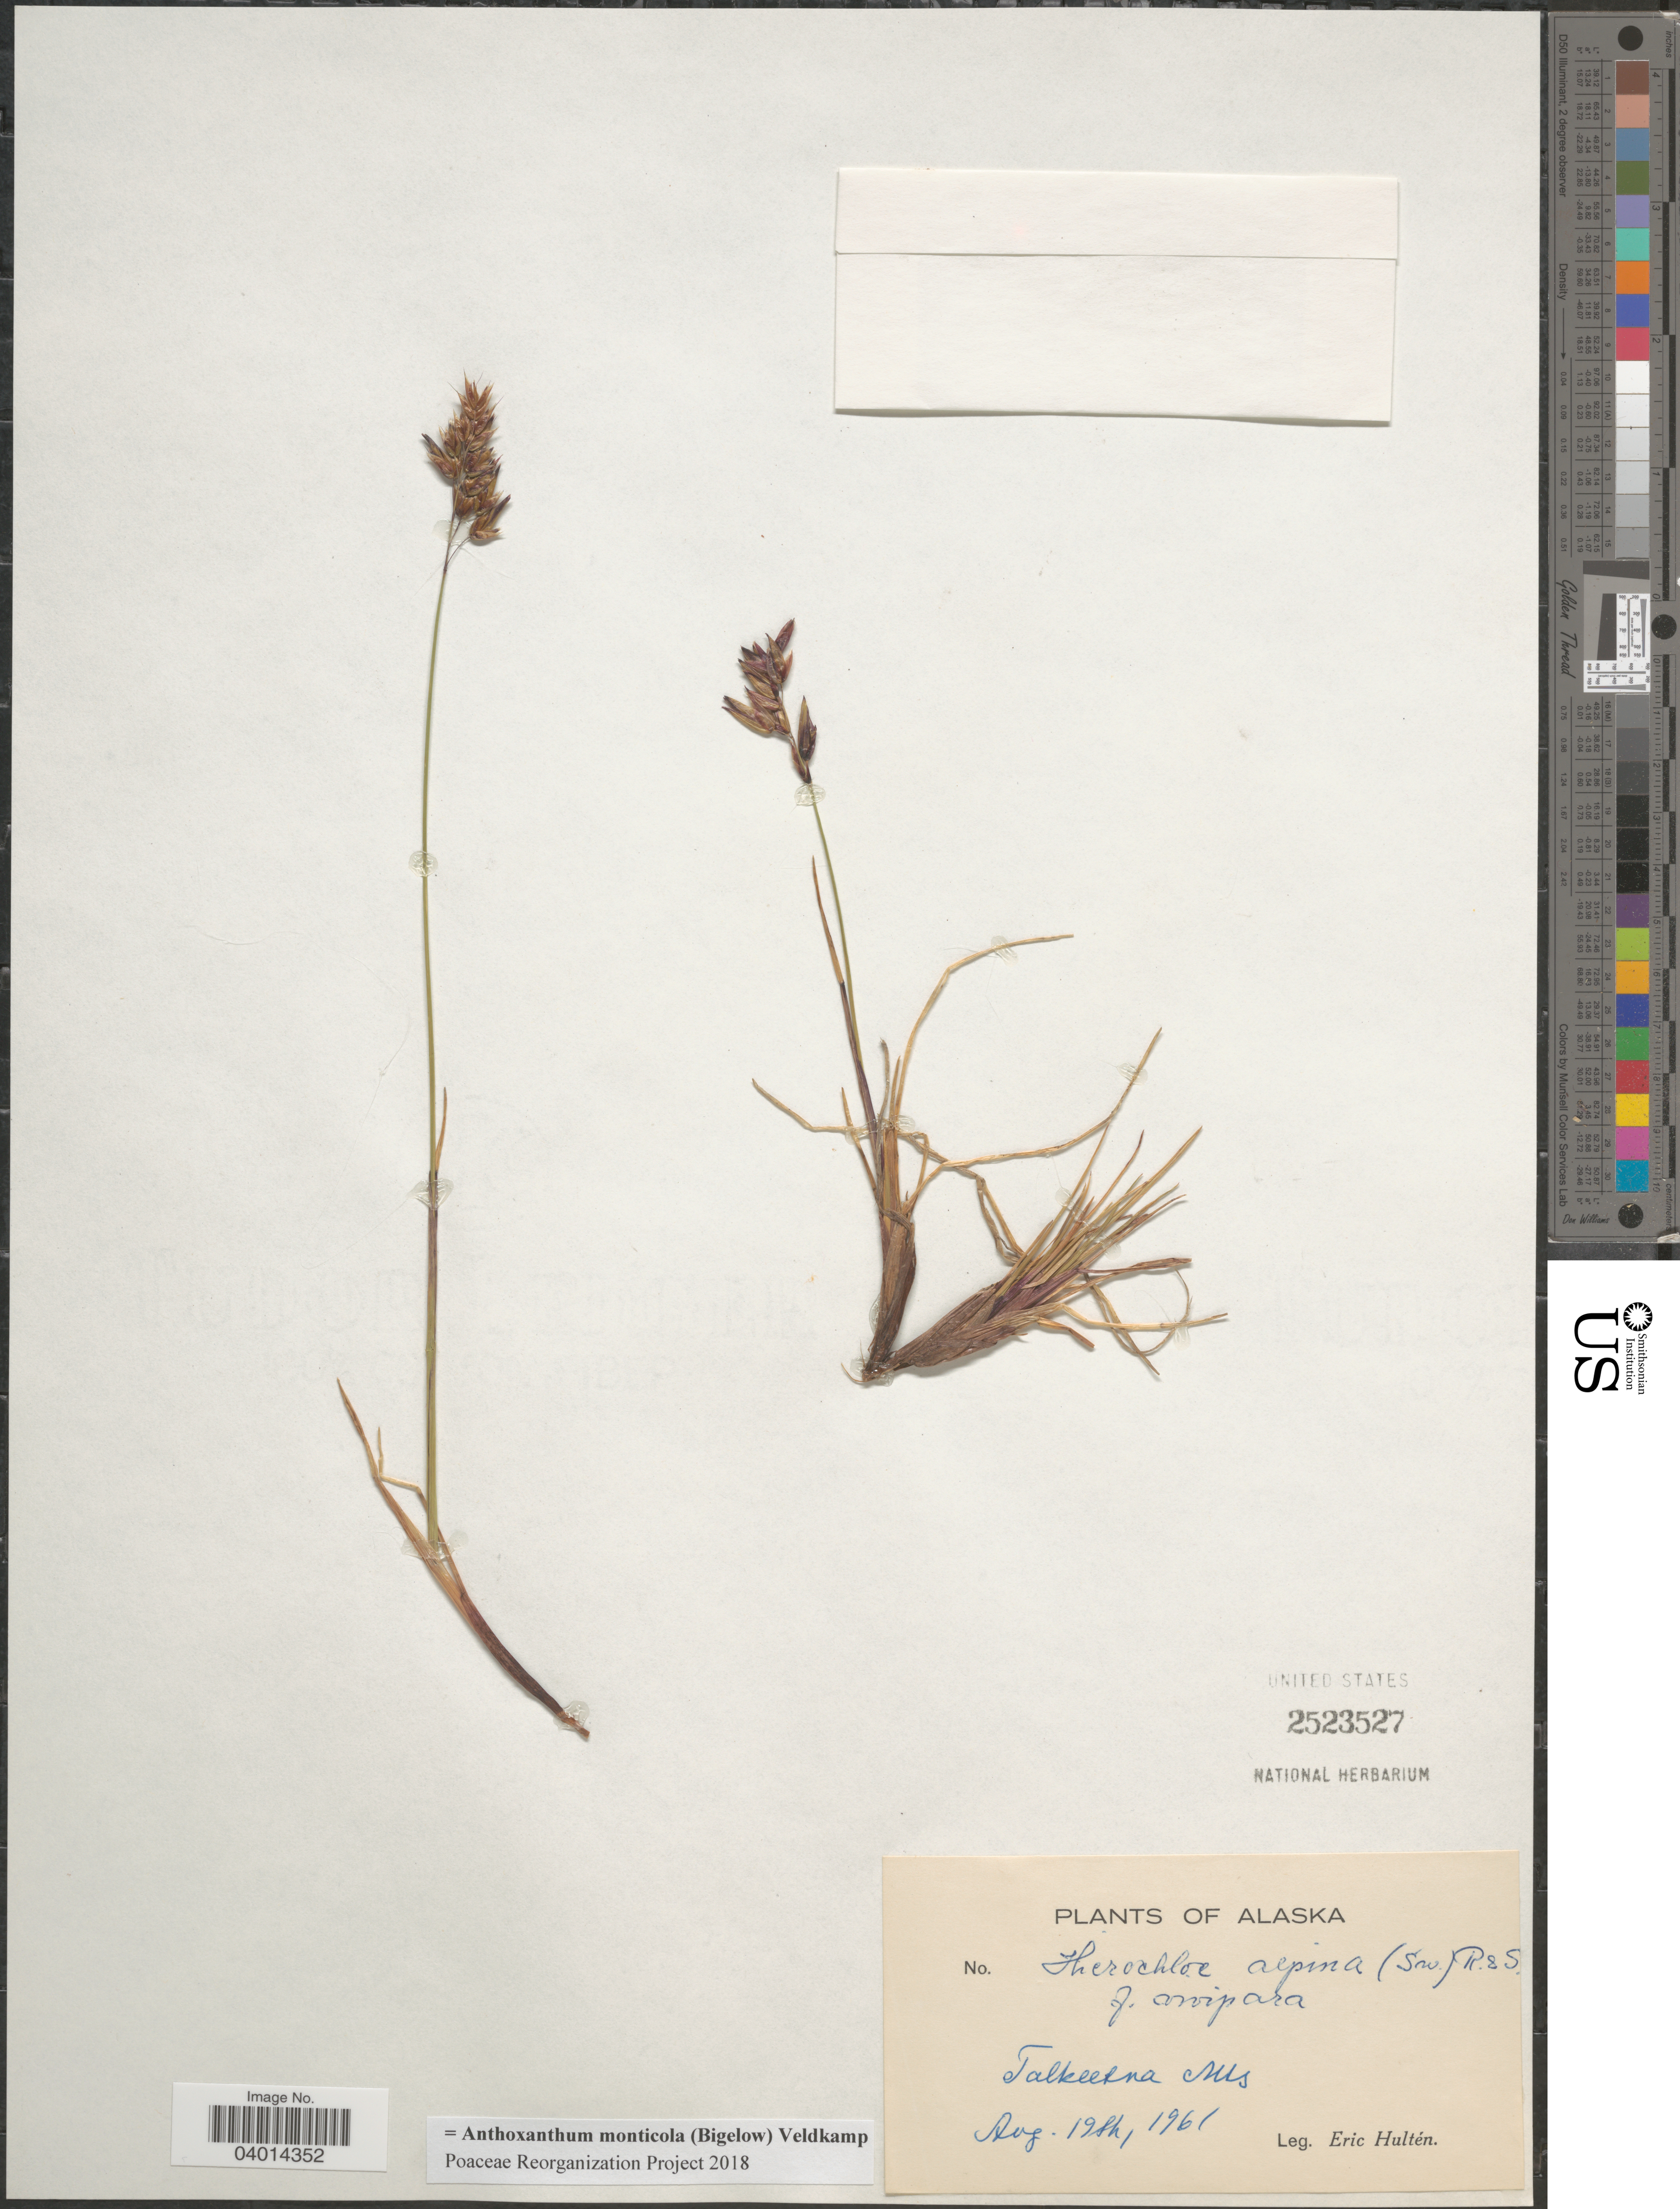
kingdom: Plantae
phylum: Tracheophyta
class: Liliopsida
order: Poales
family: Poaceae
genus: Anthoxanthum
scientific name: Anthoxanthum monticola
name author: (Bigelow) Veldkamp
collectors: E. G. Hultén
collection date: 1961-08-19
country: United States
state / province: Alaska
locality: Talkeetna Mts.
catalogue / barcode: US 2523527